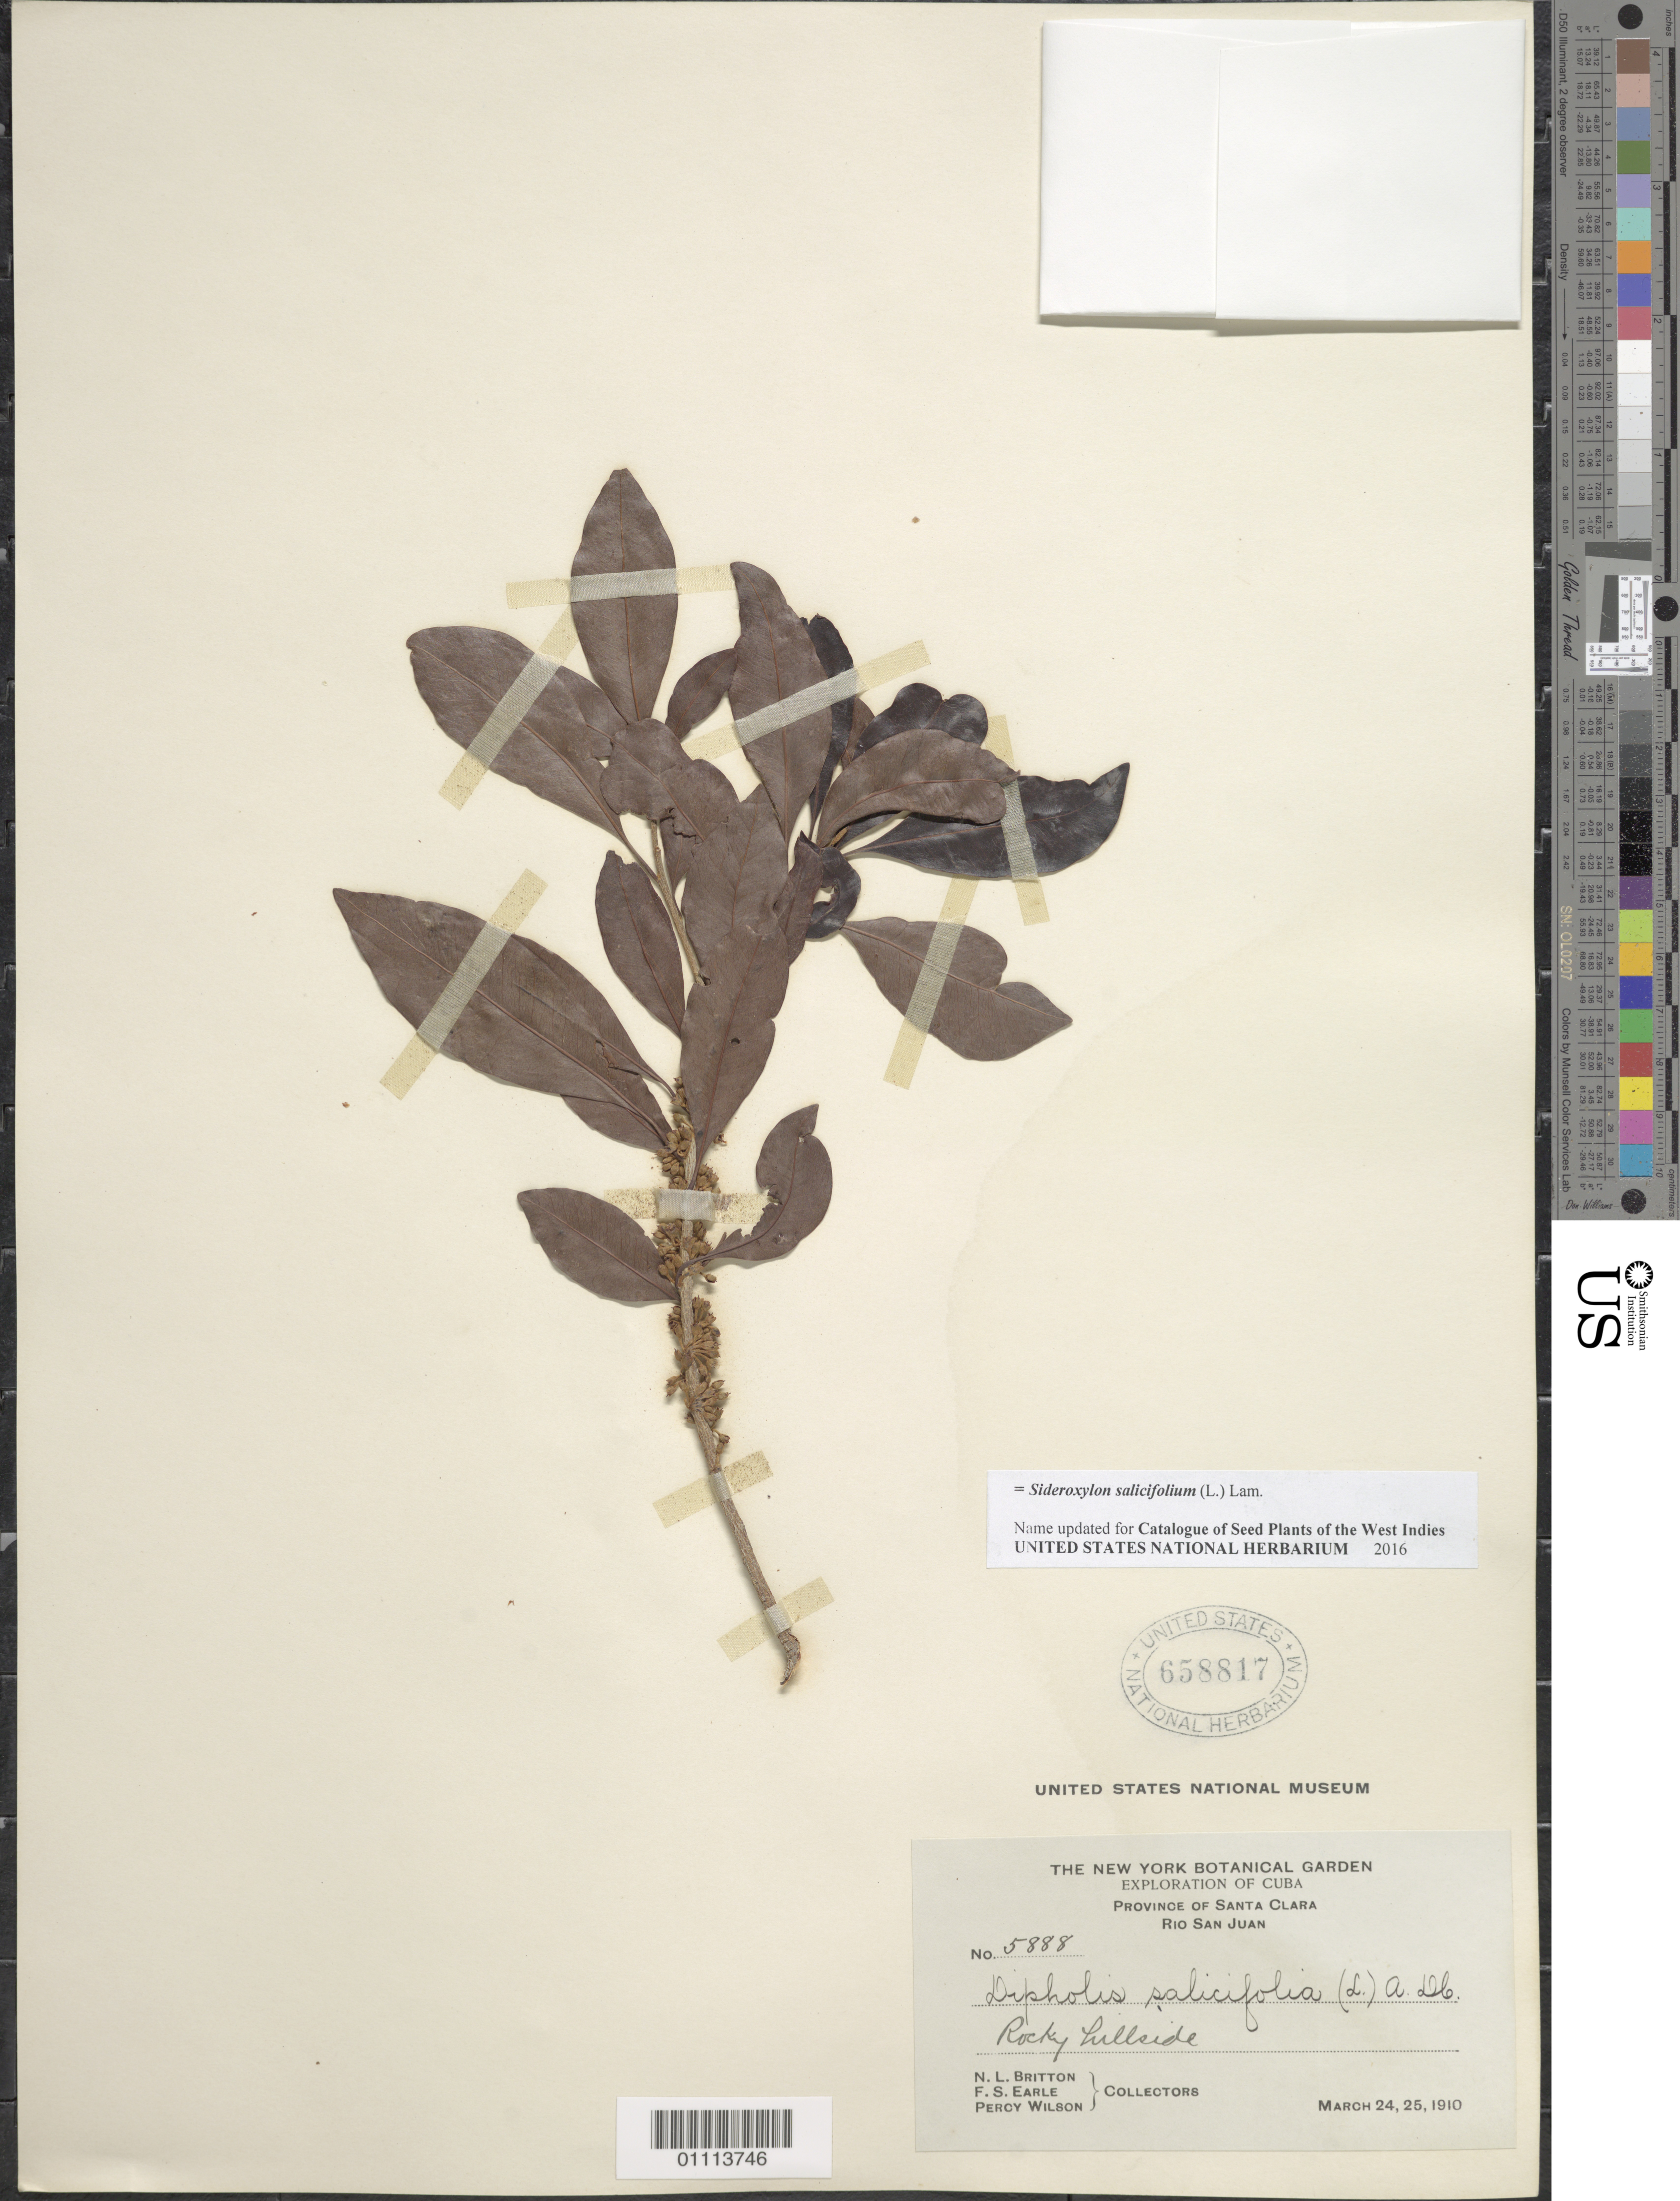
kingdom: Plantae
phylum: Tracheophyta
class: Magnoliopsida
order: Ericales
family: Sapotaceae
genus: Dipholis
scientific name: Dipholis salicifolia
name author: (L.) A. DC.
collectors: N. Britton, F. S. Earle & P. Wilson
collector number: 5888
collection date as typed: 24 Mar 1910 and 25 Mar 1910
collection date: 1910-03-24,1910-03-25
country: Cuba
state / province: Villa Clara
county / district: Santa Clara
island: Cuba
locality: Rio San Juan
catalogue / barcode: US 658817